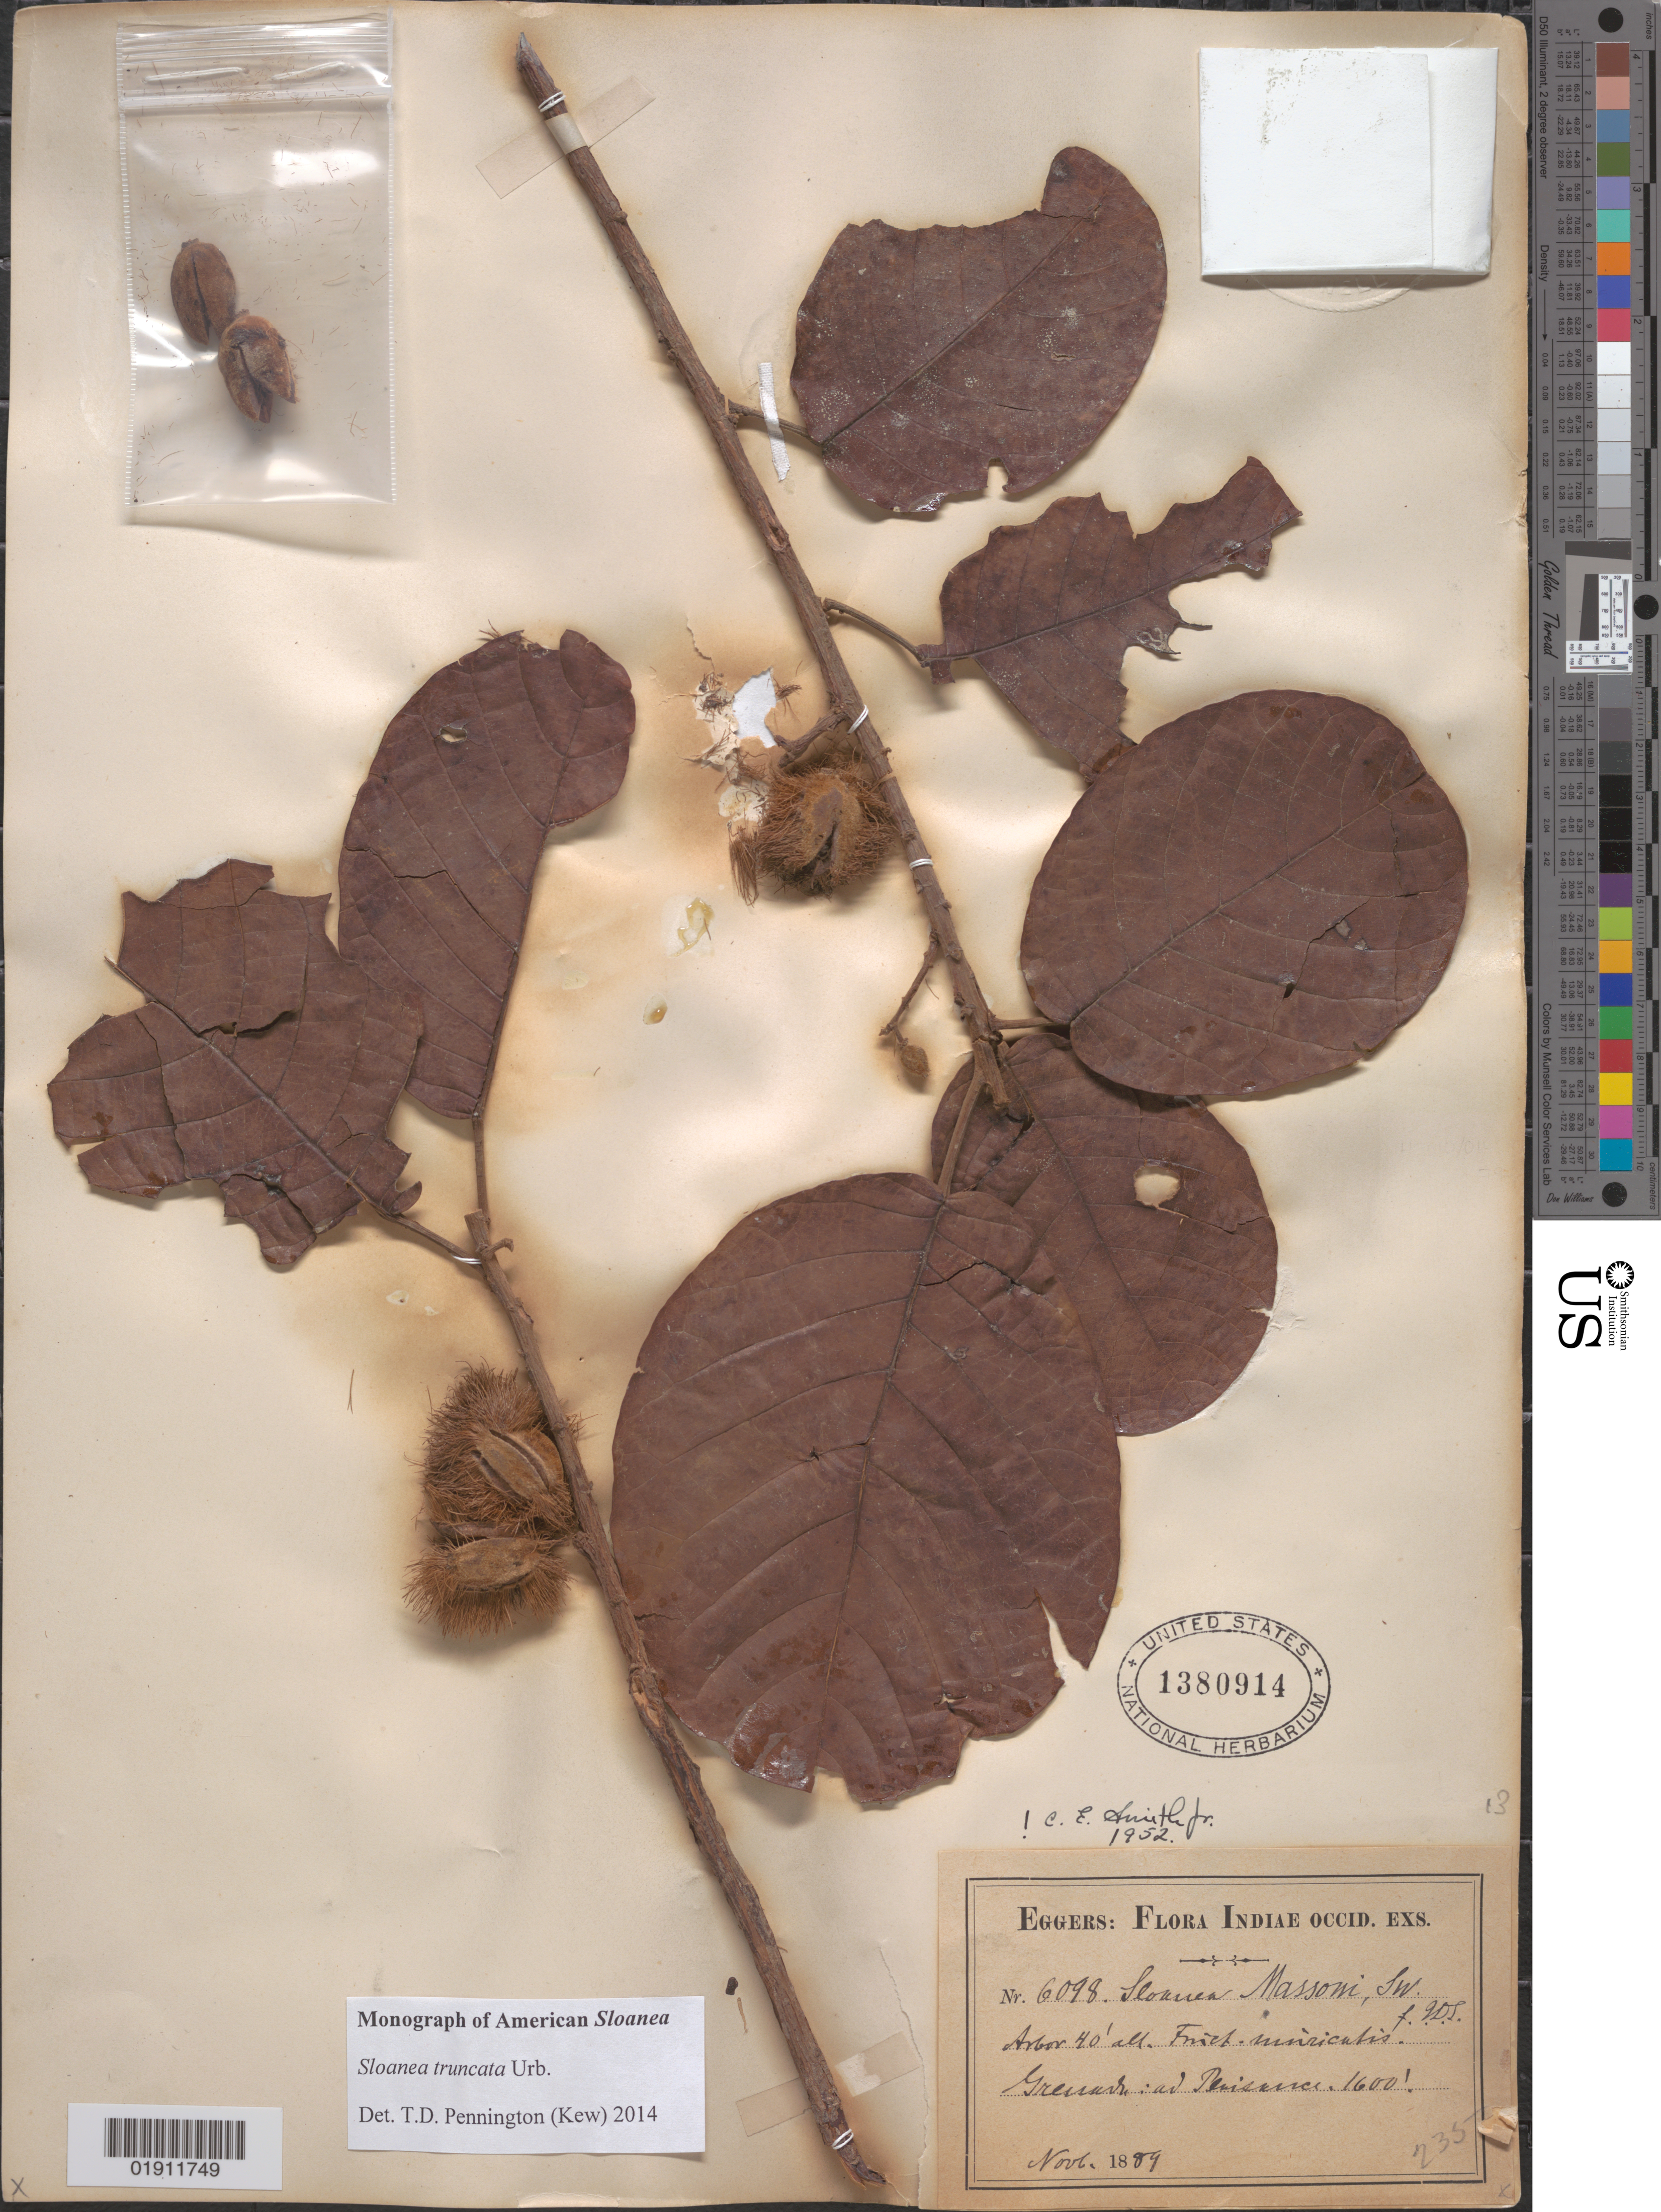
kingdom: Plantae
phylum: Tracheophyta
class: Magnoliopsida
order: Oxalidales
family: Elaeocarpaceae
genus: Sloanea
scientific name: Sloanea truncata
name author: Urb.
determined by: Pennington, T. D., (K)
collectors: H. F. A. von Eggers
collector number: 6098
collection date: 1889-11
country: Grenada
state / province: Saint Andrew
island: Grenada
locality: Plaisance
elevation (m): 488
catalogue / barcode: US 1380914